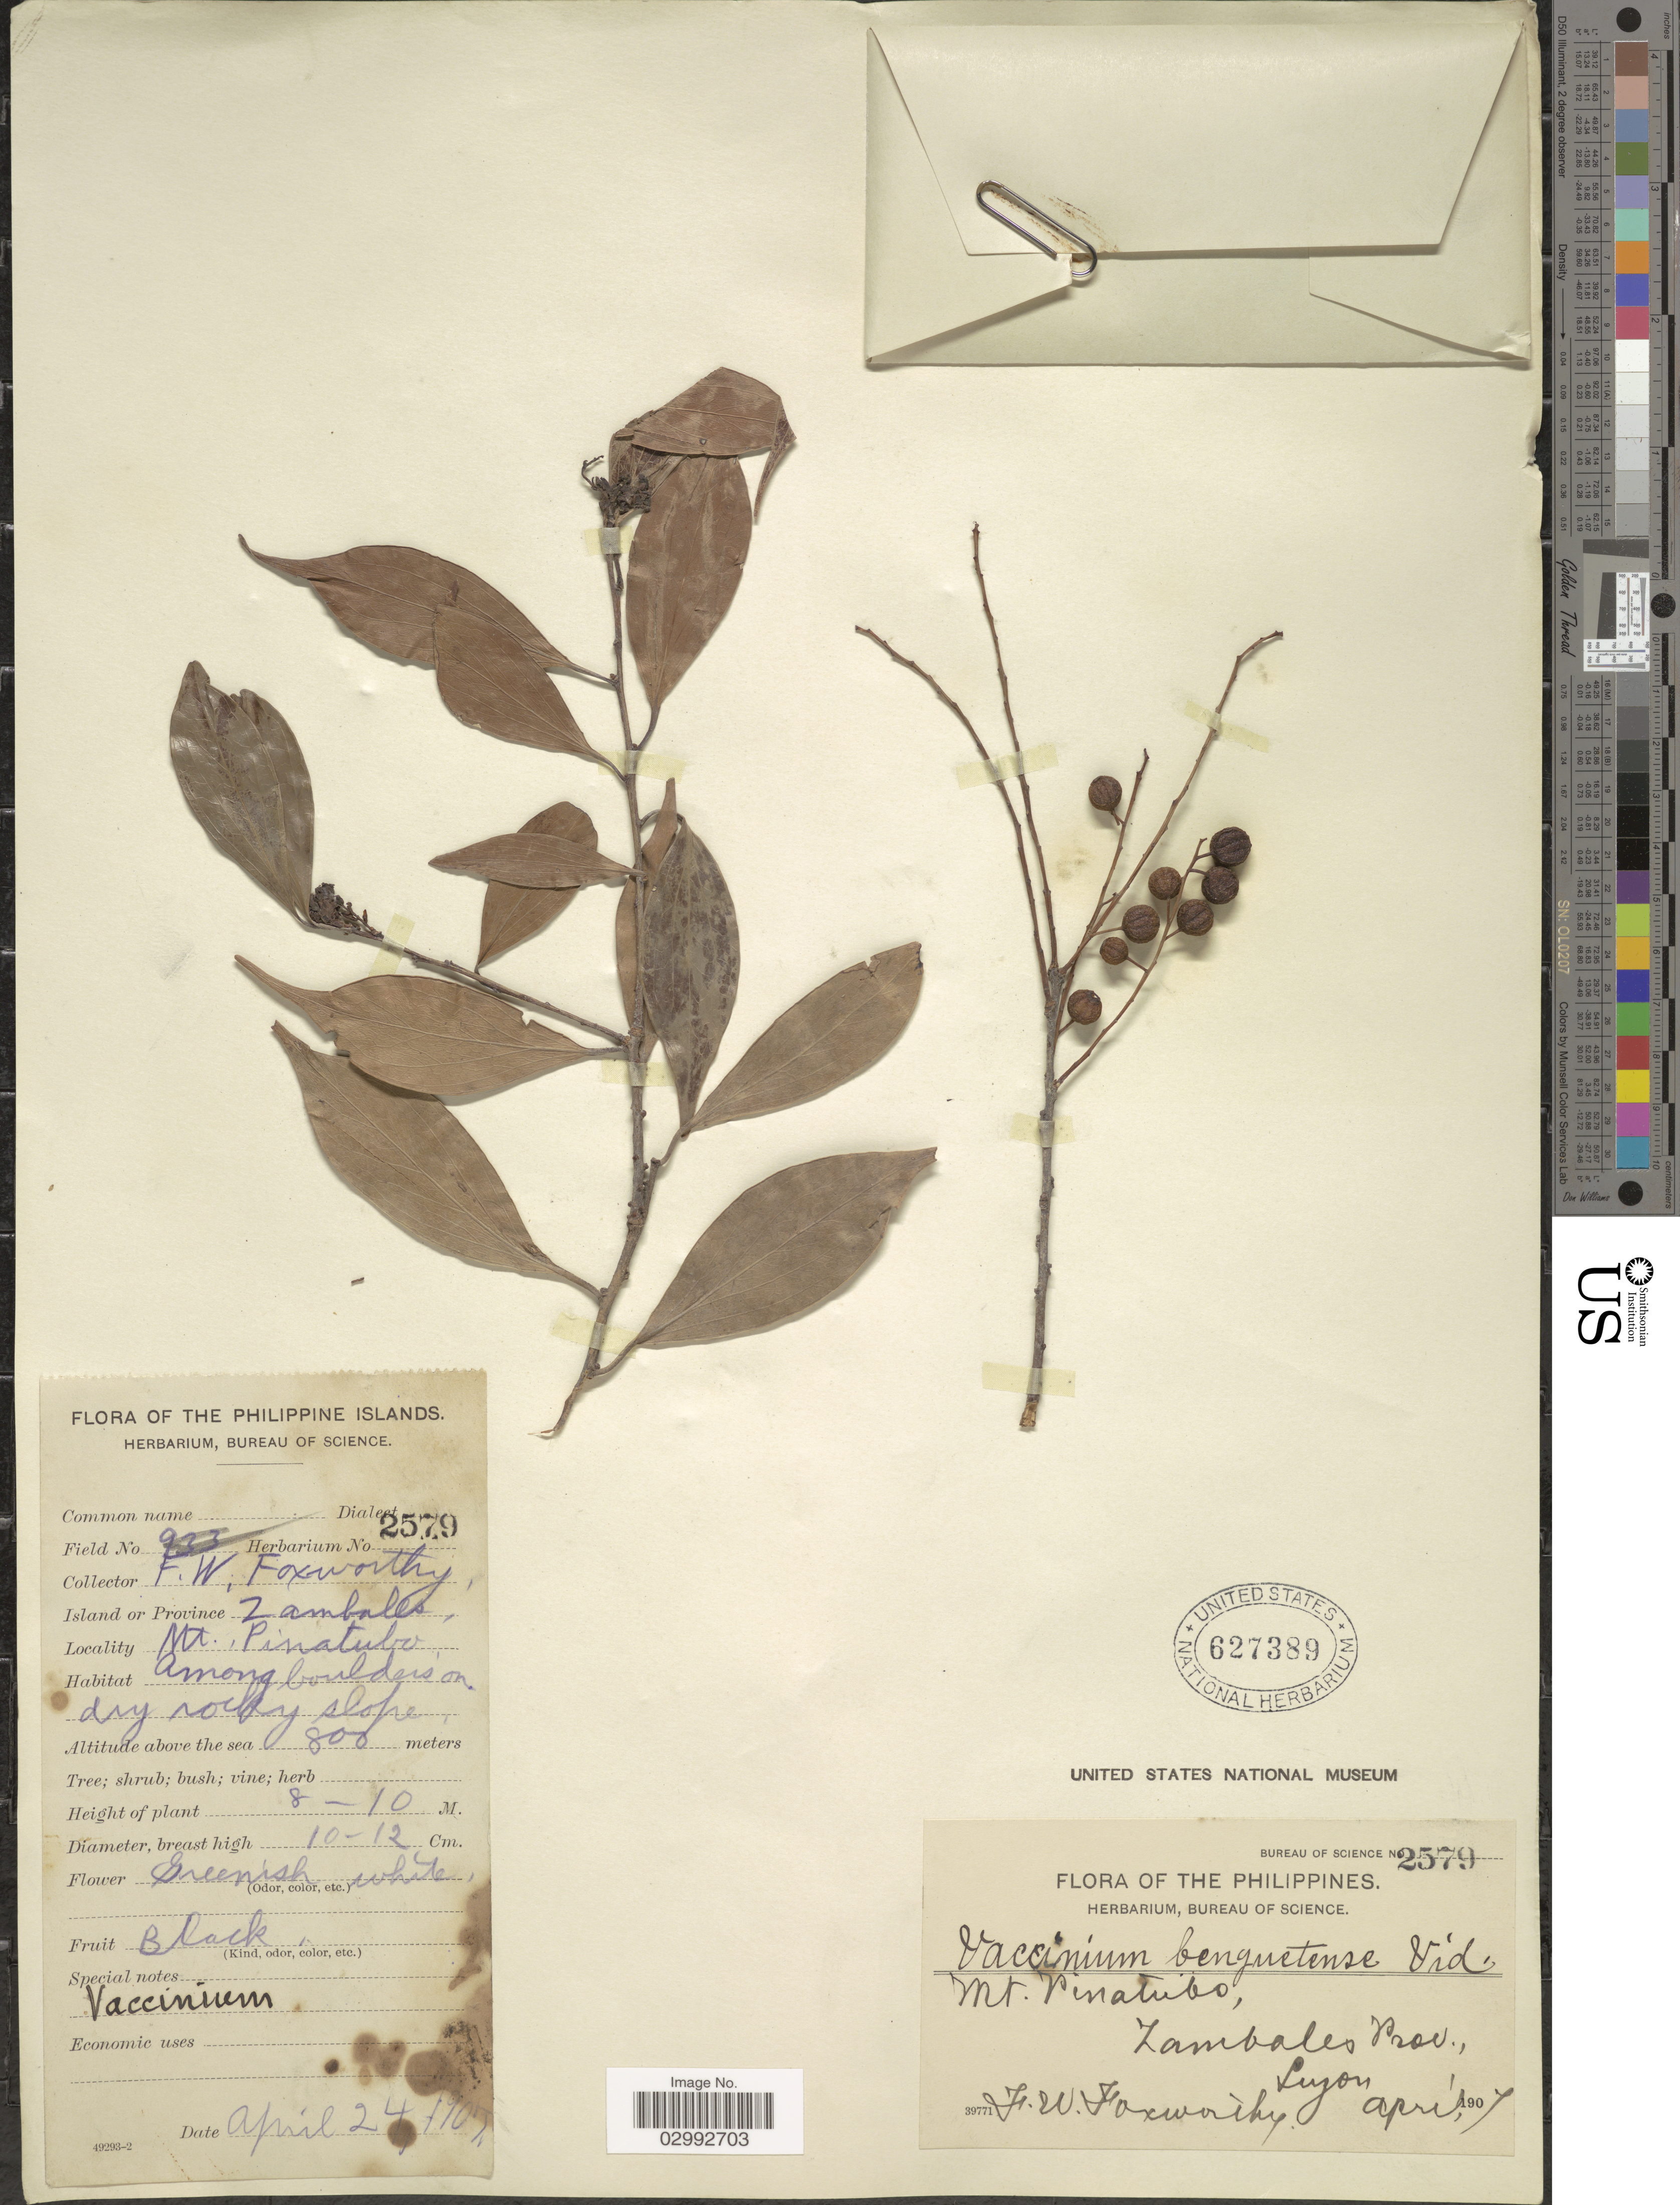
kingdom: Plantae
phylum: Tracheophyta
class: Magnoliopsida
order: Ericales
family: Ericaceae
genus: Vaccinium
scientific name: Vaccinium benguetense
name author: S. Vidal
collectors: F. W. Foxworthy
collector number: Bureau of Science 2579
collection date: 1907-04-24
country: Philippines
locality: Mt. Pinatubo, Zambales Prov., Luzon.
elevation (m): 800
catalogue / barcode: US 627389